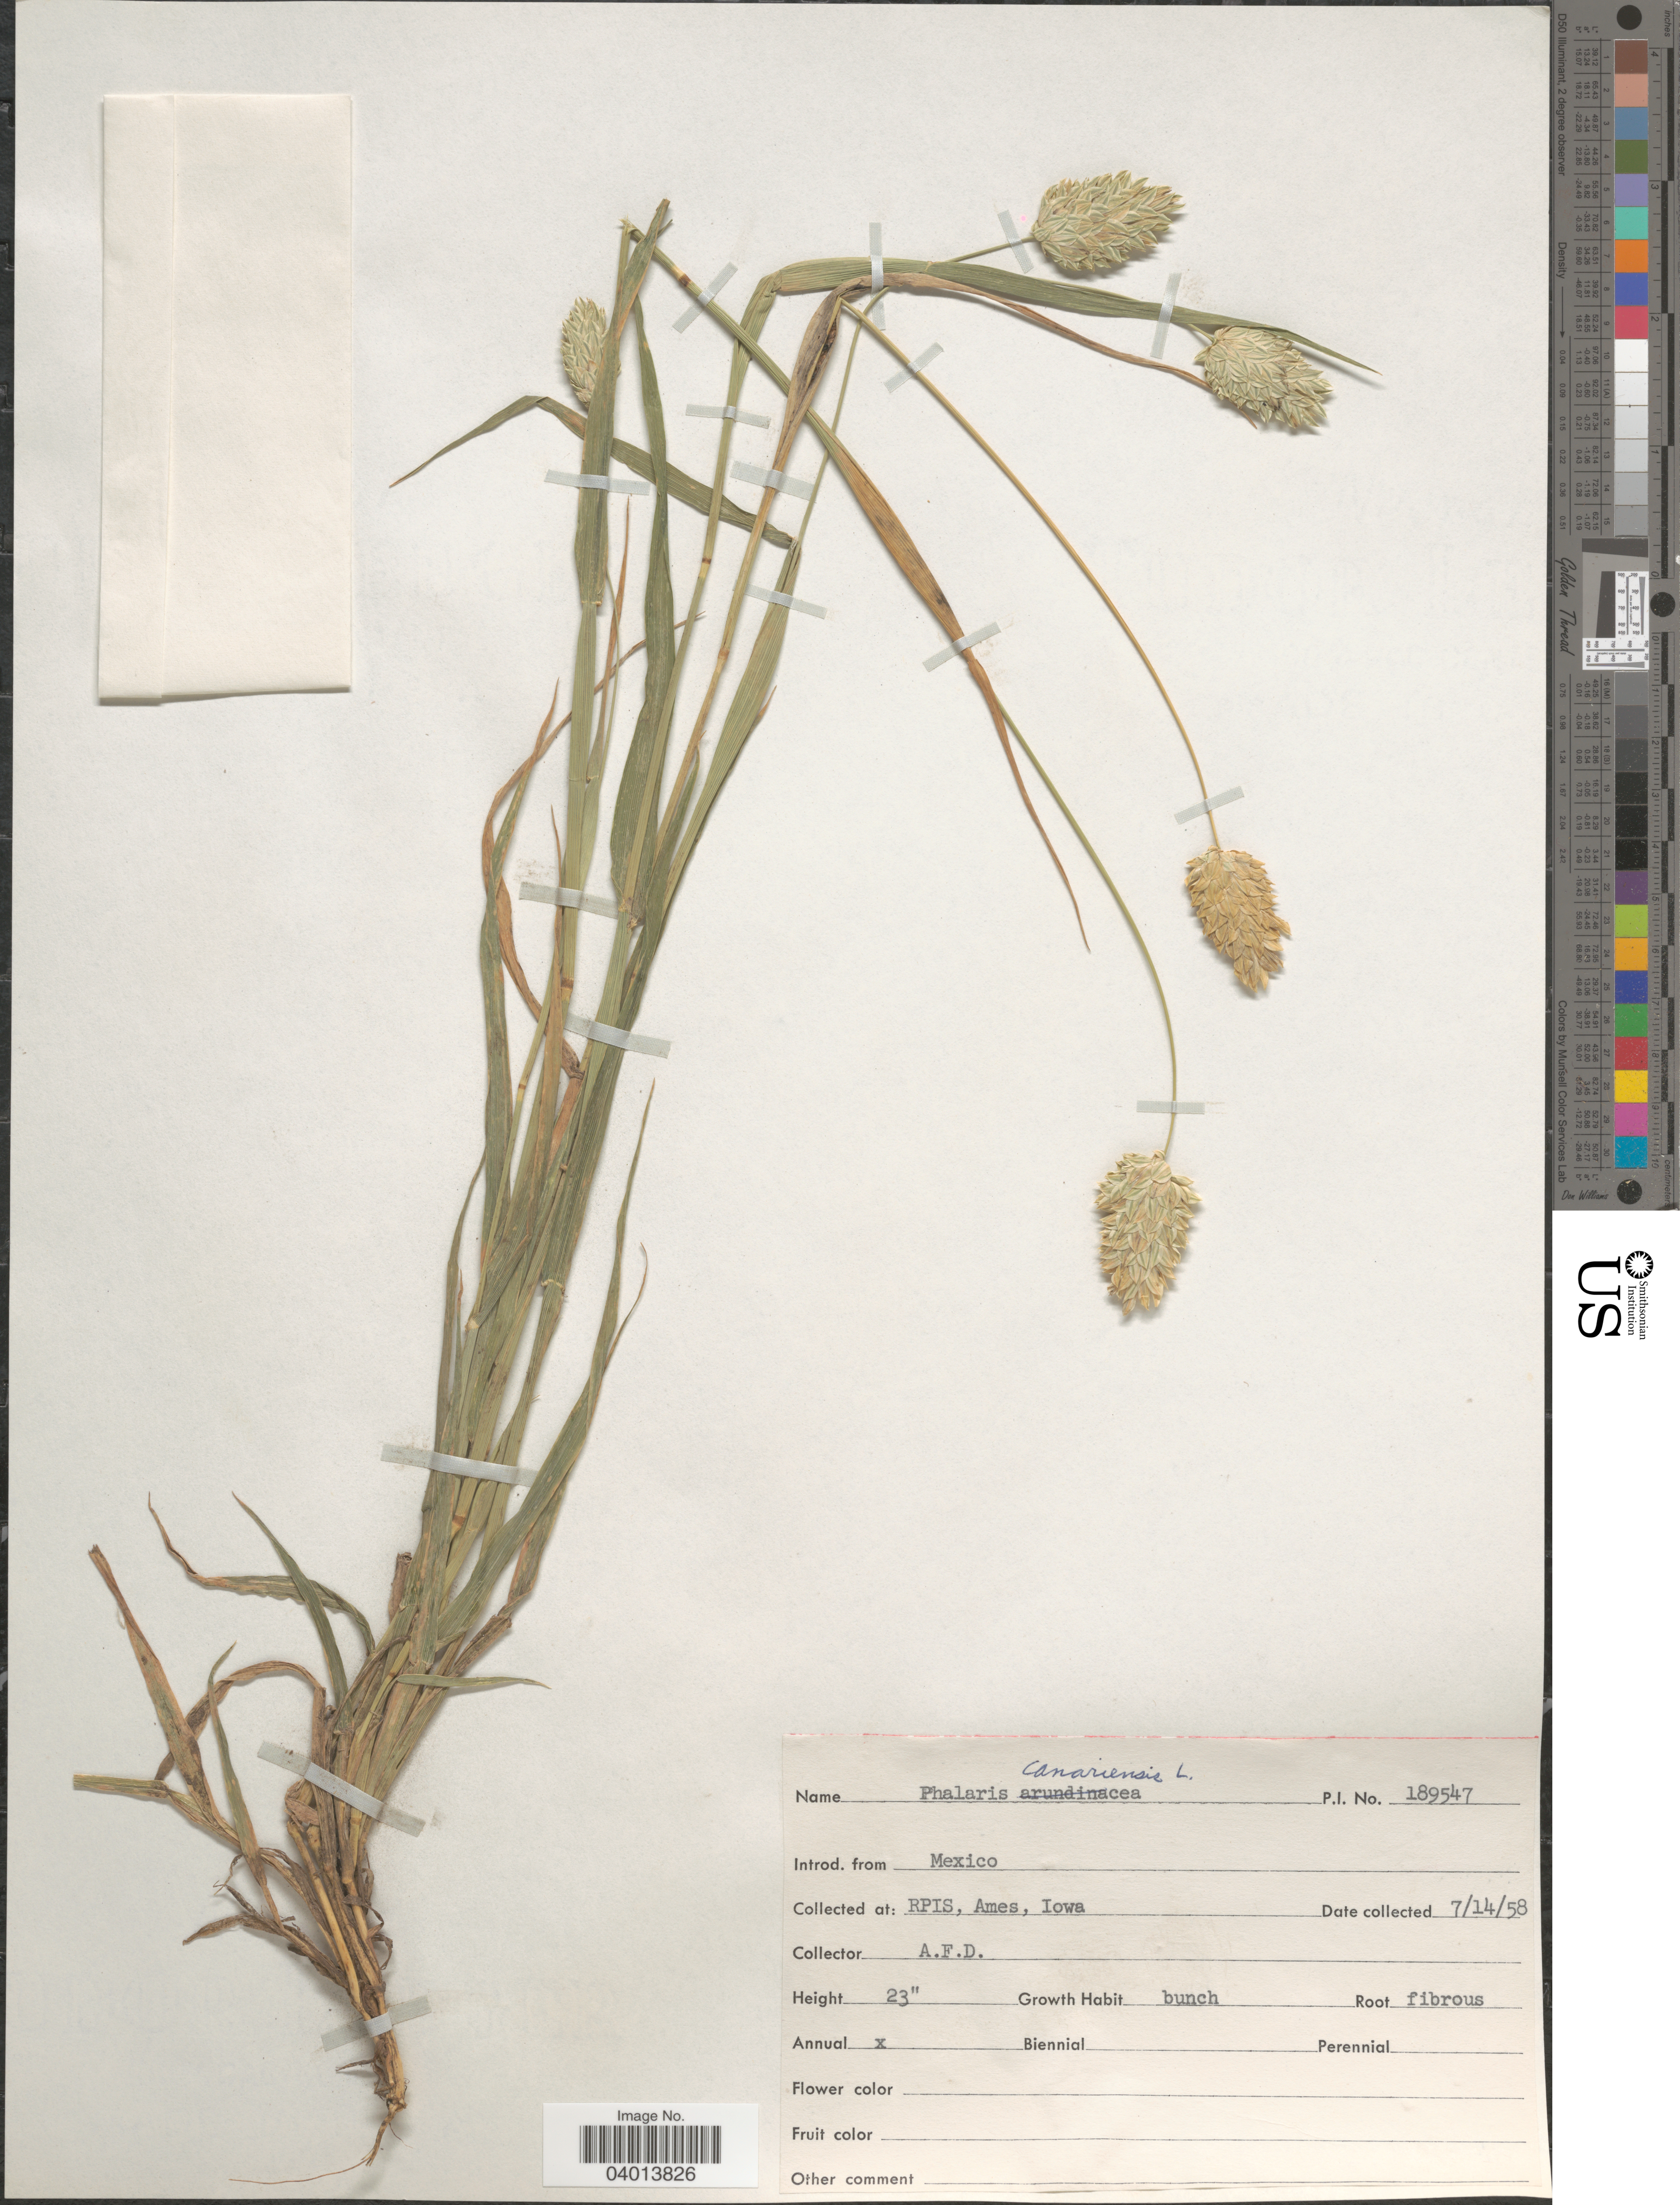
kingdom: Plantae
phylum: Tracheophyta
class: Liliopsida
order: Poales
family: Poaceae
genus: Phalaris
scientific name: Phalaris canariensis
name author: L.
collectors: A. D.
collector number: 189547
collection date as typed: Transcribed d/m/y: 14/7/58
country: United States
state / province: Iowa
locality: RPIS, Ames.